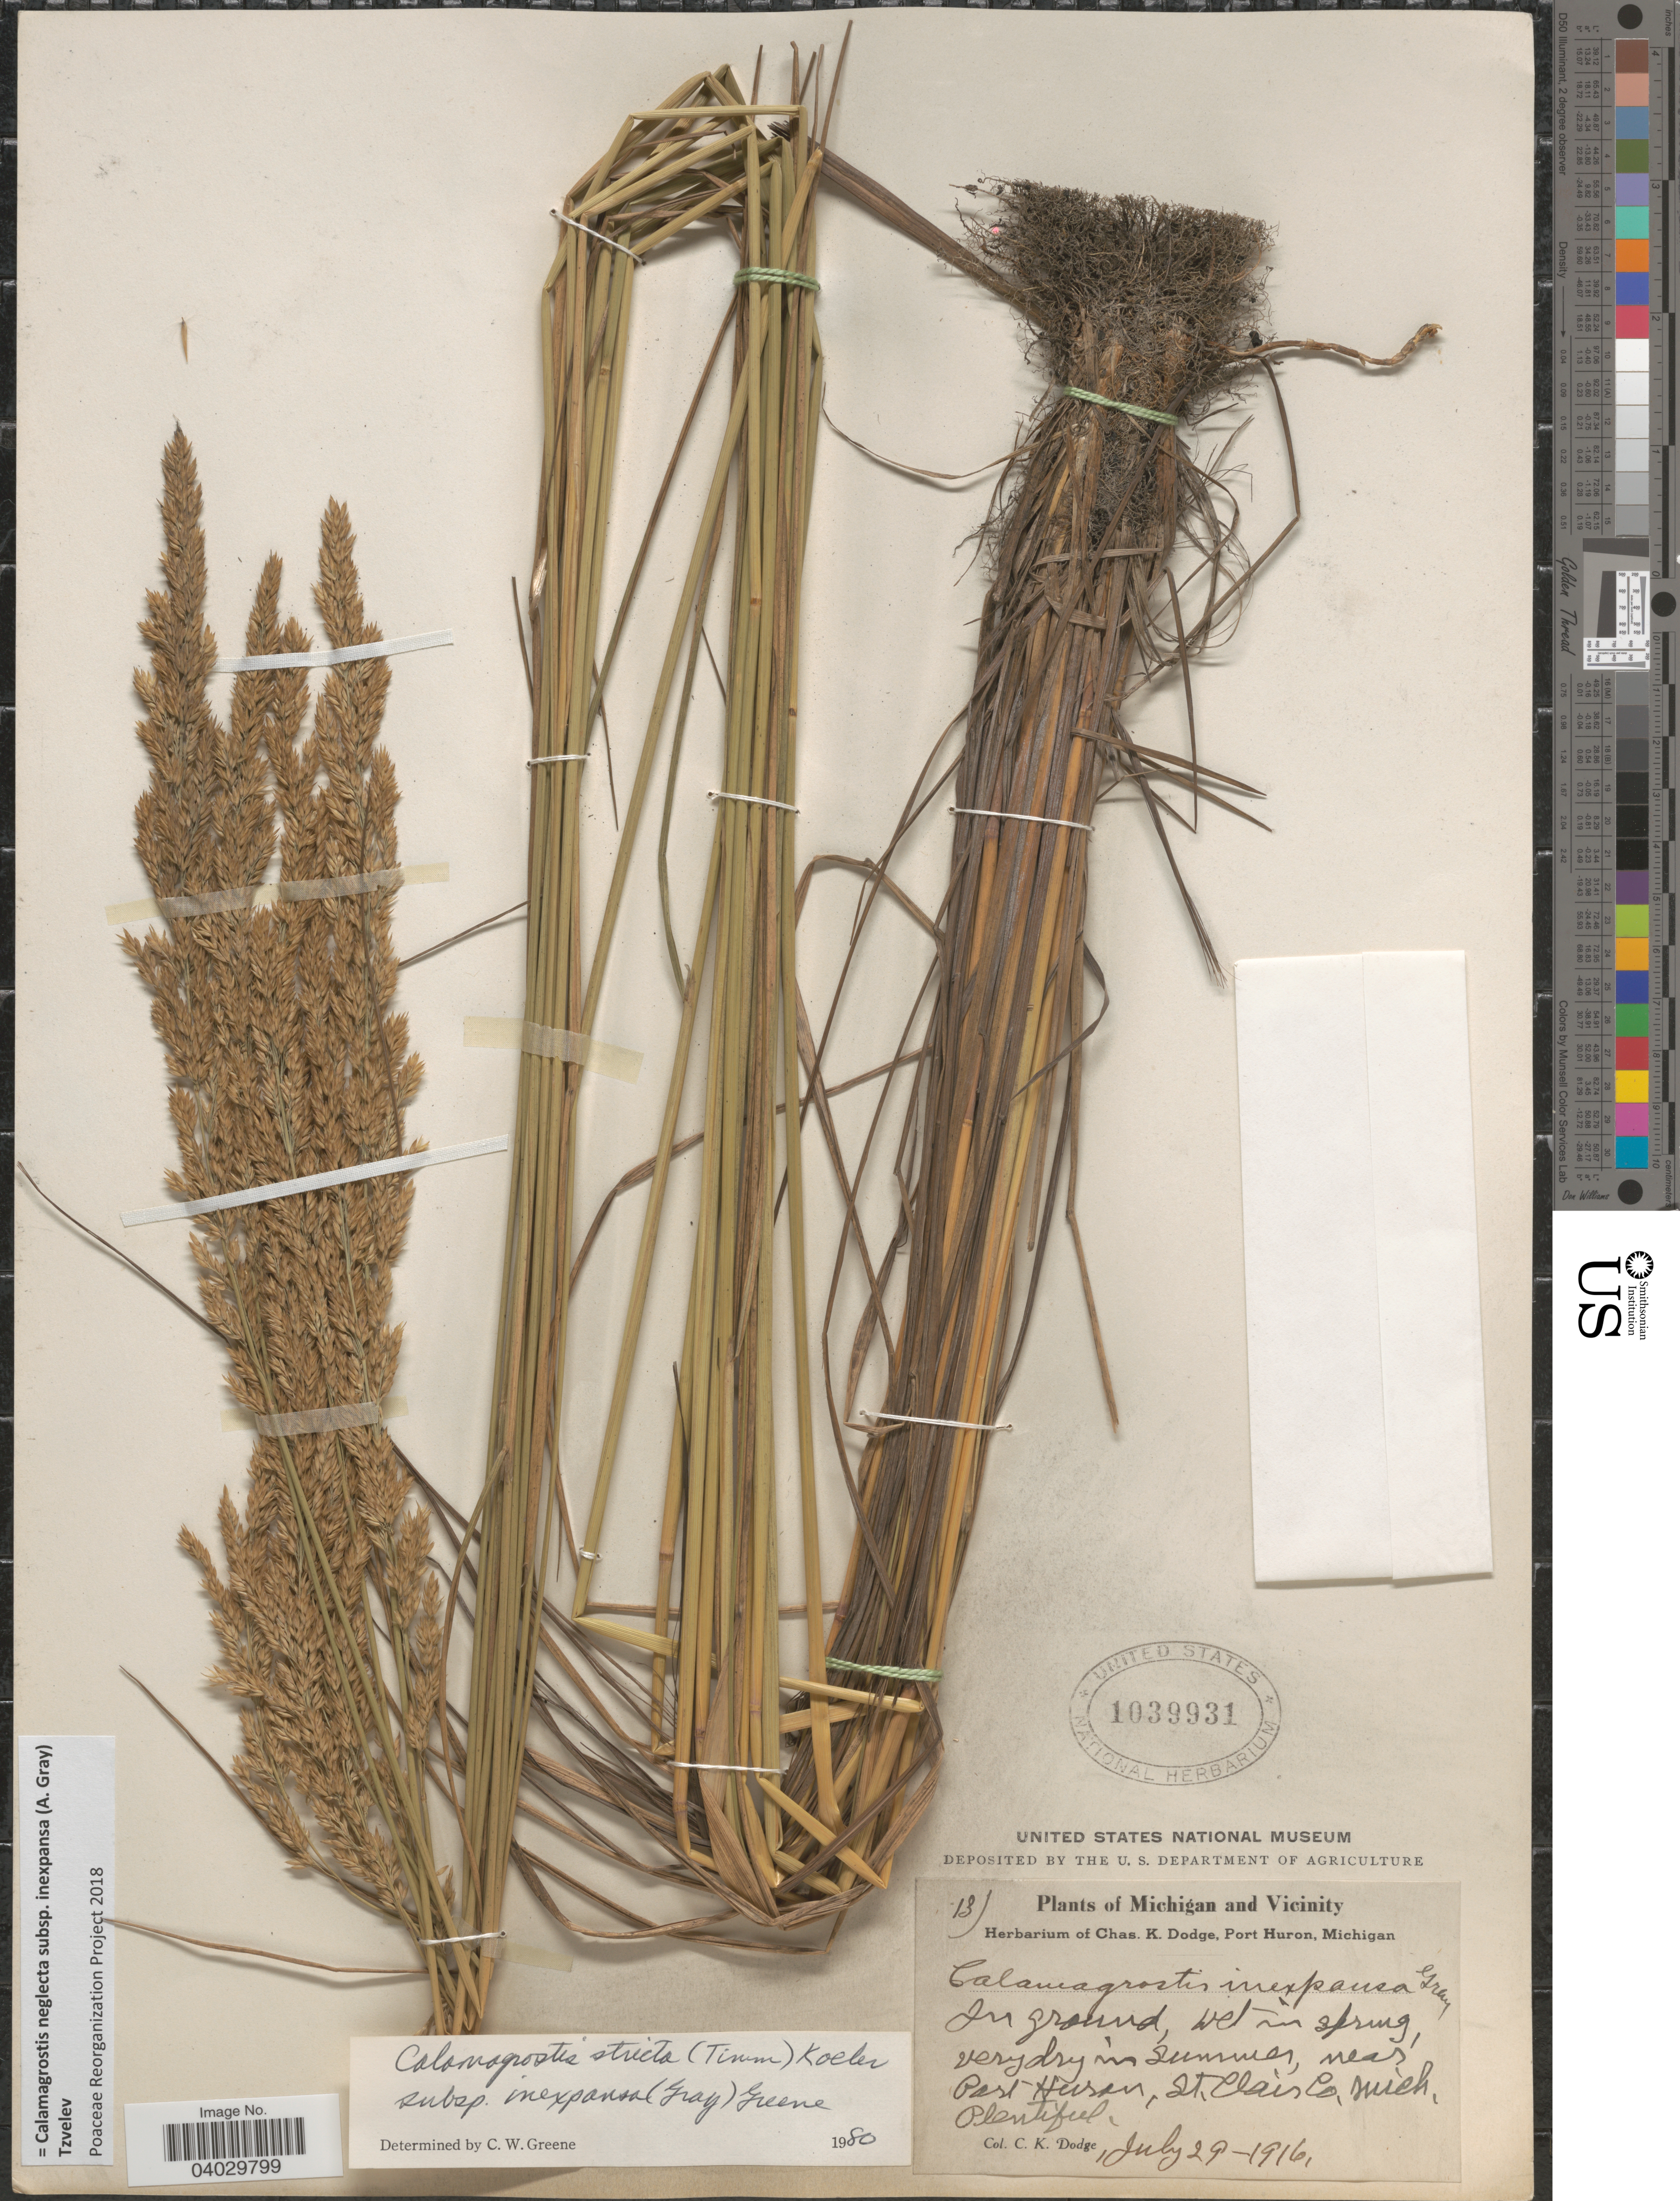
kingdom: Plantae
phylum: Tracheophyta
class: Liliopsida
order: Poales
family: Poaceae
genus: Calamagrostis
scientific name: Calamagrostis neglecta subsp. inexpansa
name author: (A. Gray) Tzvelev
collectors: C. Dodge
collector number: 13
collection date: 1916-07-29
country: United States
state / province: Michigan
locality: And vicinity. In ground, wet in spring, very dry in Summer, near Past Husan, St. Clair Co.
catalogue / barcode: US 1039931